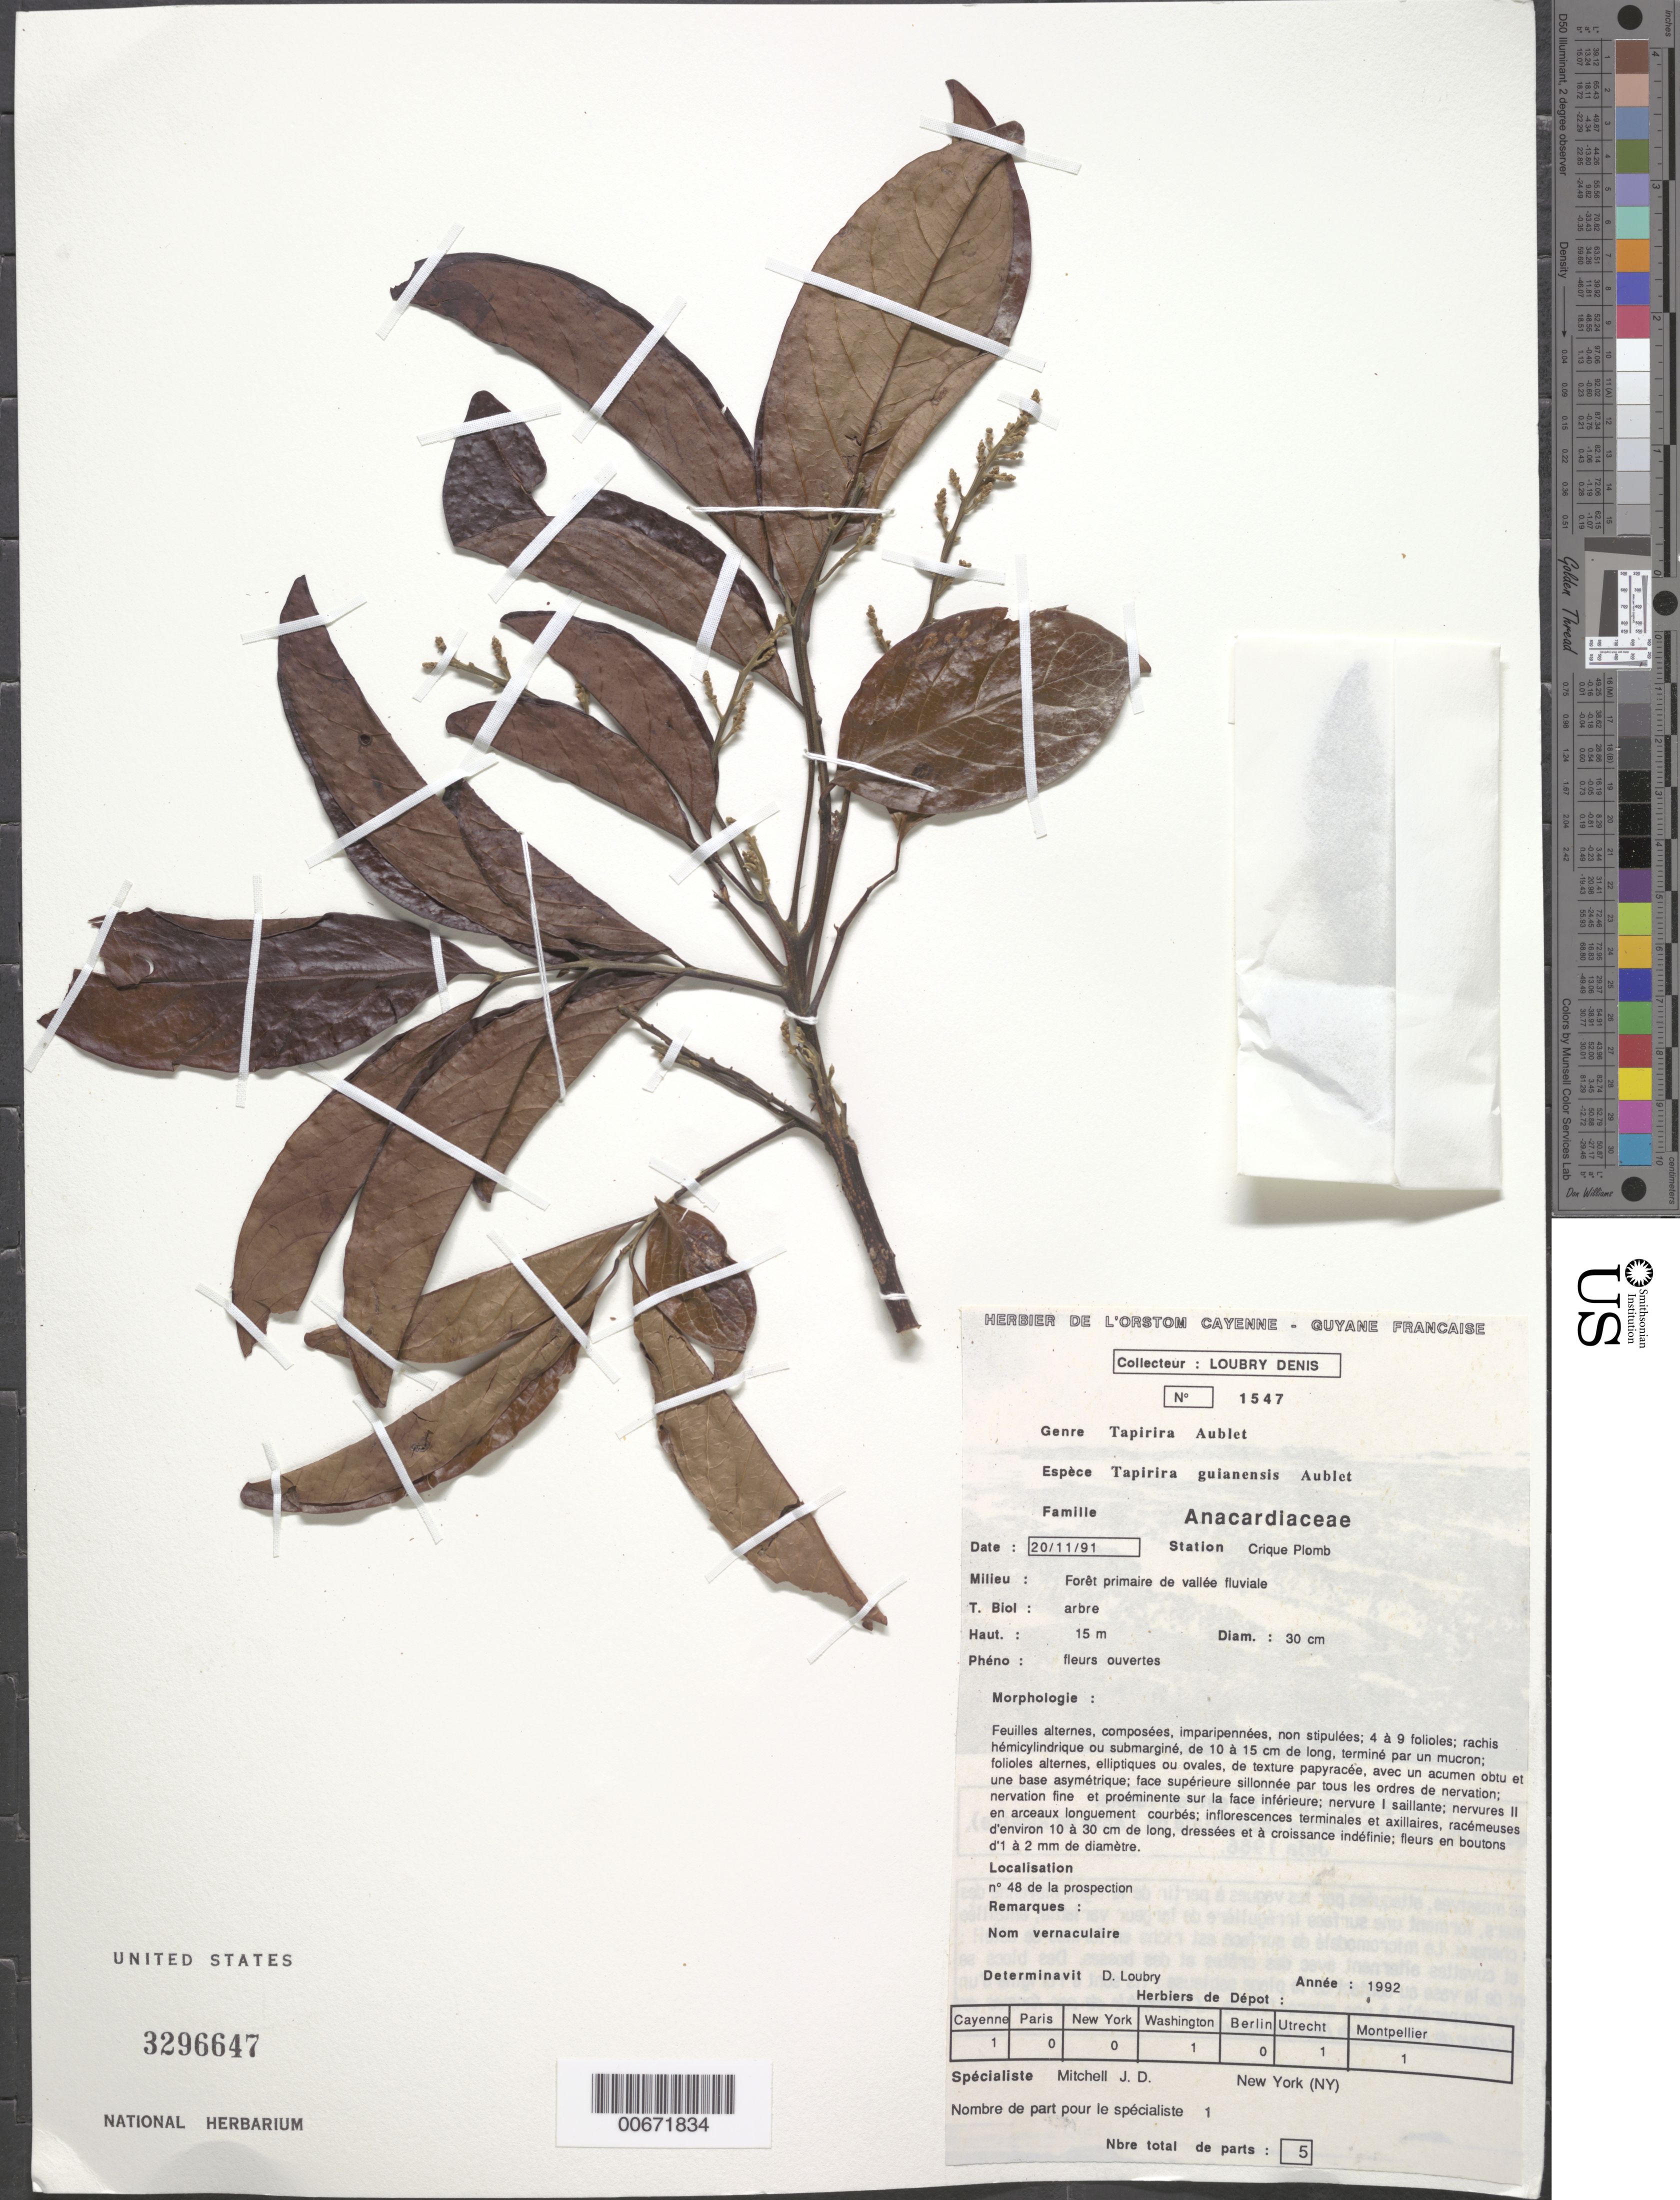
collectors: D. Loubry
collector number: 1547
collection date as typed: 20-Nov-91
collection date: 1991-11-20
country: French Guiana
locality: Crique Plomb, Bassin du Sinnamary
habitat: Primary forest of river valley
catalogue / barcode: US 3296647